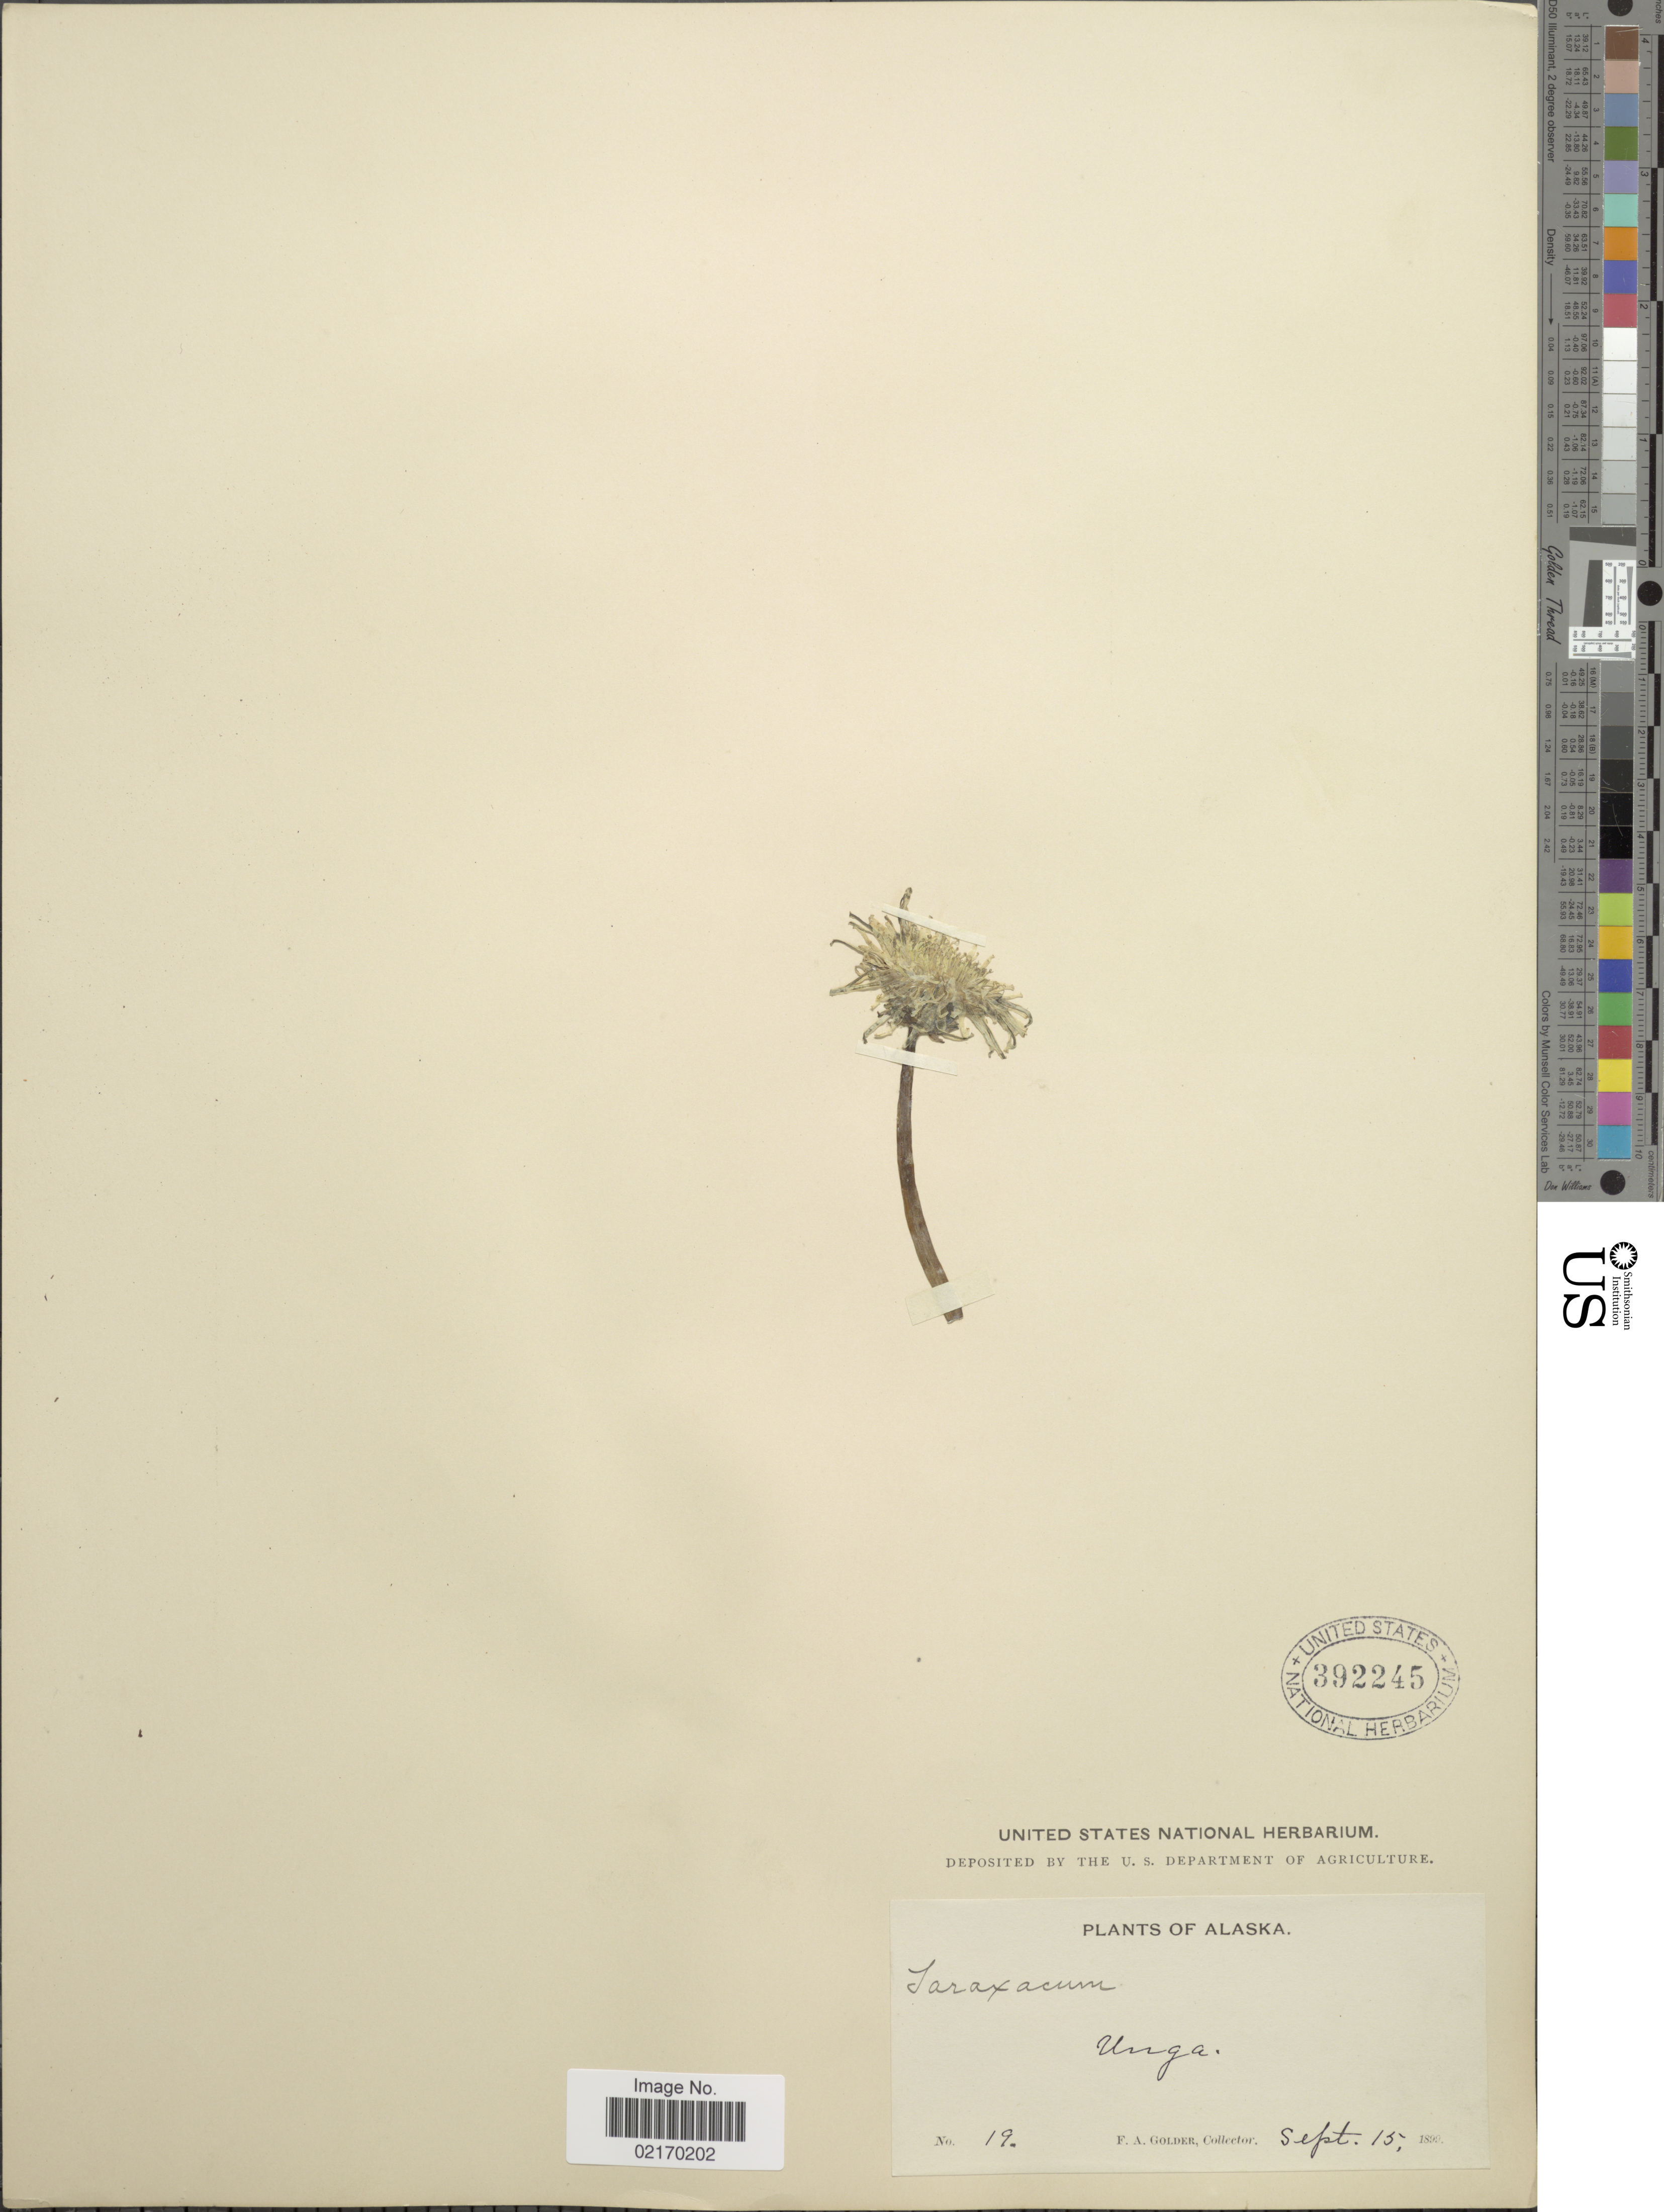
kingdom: Plantae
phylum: Tracheophyta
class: Magnoliopsida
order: Asterales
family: Asteraceae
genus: Taraxacum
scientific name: Taraxacum sp.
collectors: F. Golder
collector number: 19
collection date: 1899-09-15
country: United States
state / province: Alaska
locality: Unga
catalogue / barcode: US 392245